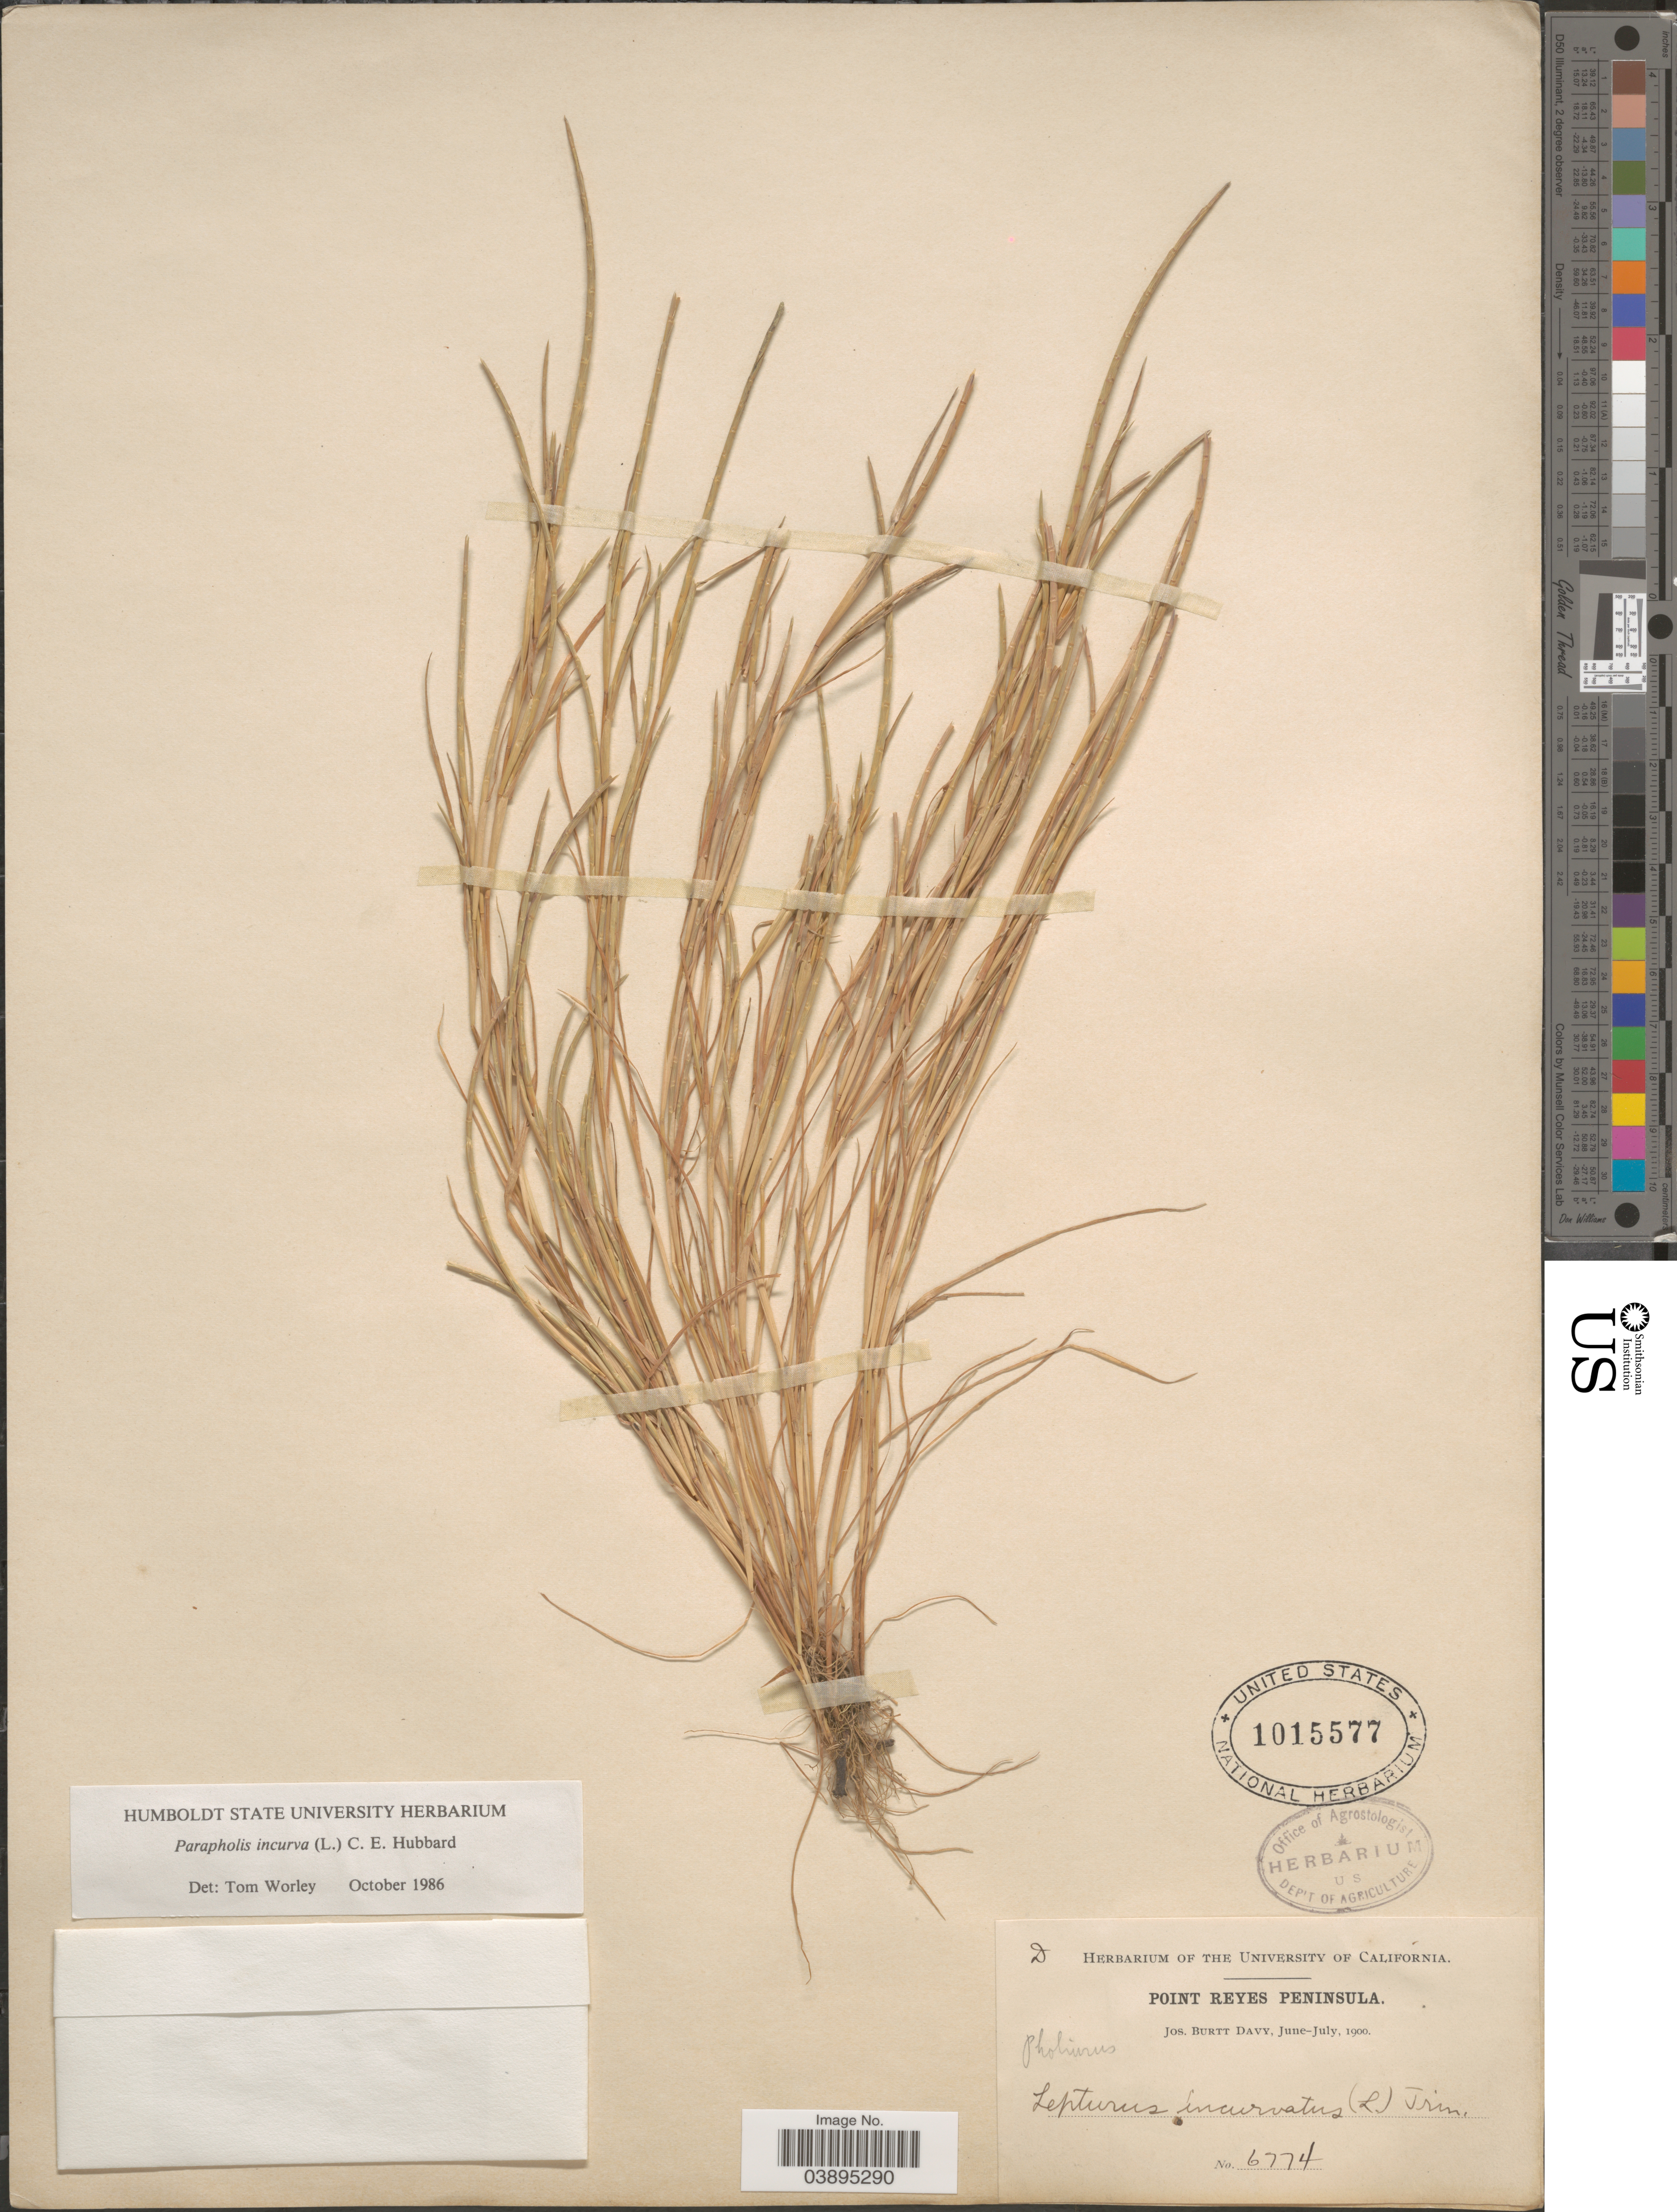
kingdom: Plantae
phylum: Tracheophyta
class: Liliopsida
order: Poales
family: Poaceae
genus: Parapholis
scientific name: Parapholis incurva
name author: (L.) C.E. Hubb.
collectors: J. Burtt Davy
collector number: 6774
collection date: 1900-06/1900-07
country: United States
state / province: California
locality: Point Reyes Peninsula.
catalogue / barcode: US 1015577